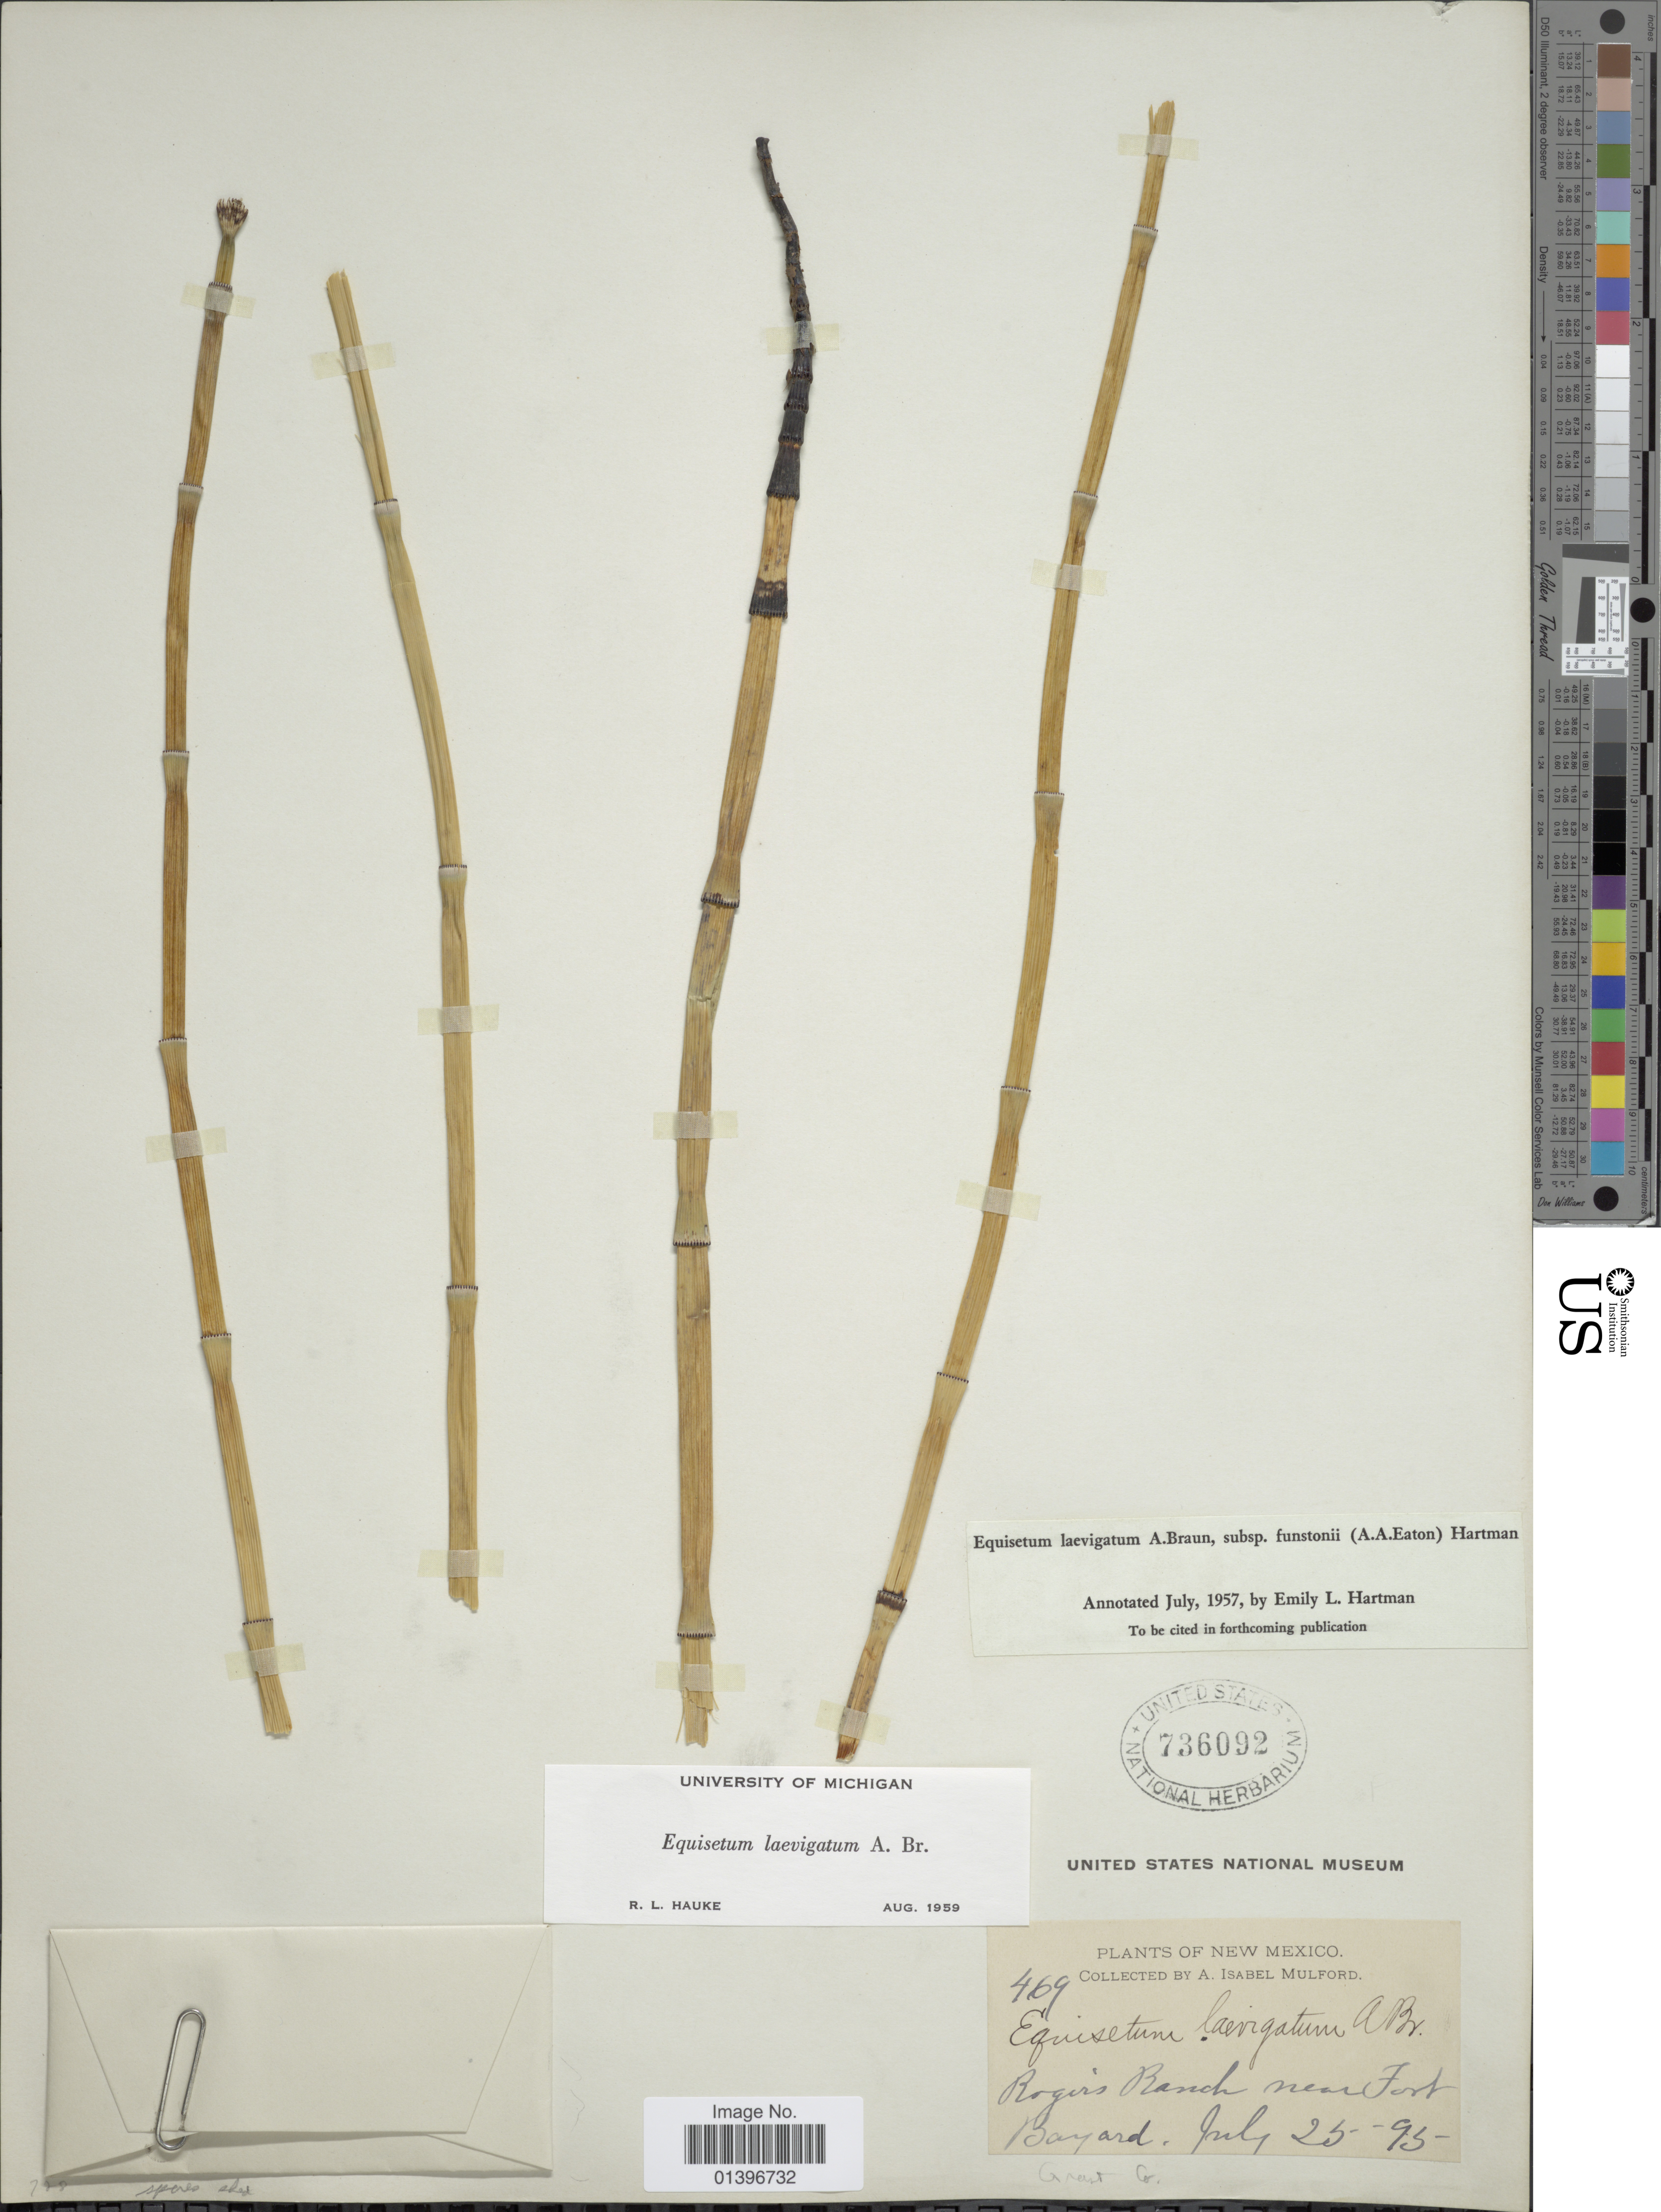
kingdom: Plantae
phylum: Tracheophyta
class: Polypodiopsida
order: Equisetales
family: Equisetaceae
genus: Equisetum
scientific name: Equisetum laevigatum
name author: A. Braun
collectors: A. Mulford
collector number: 469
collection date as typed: Transcribed d/m/y: 25/7/95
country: United States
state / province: New Mexico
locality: Rogers Ranch near Fort Bayard, Grant Co.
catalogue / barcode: US 736092